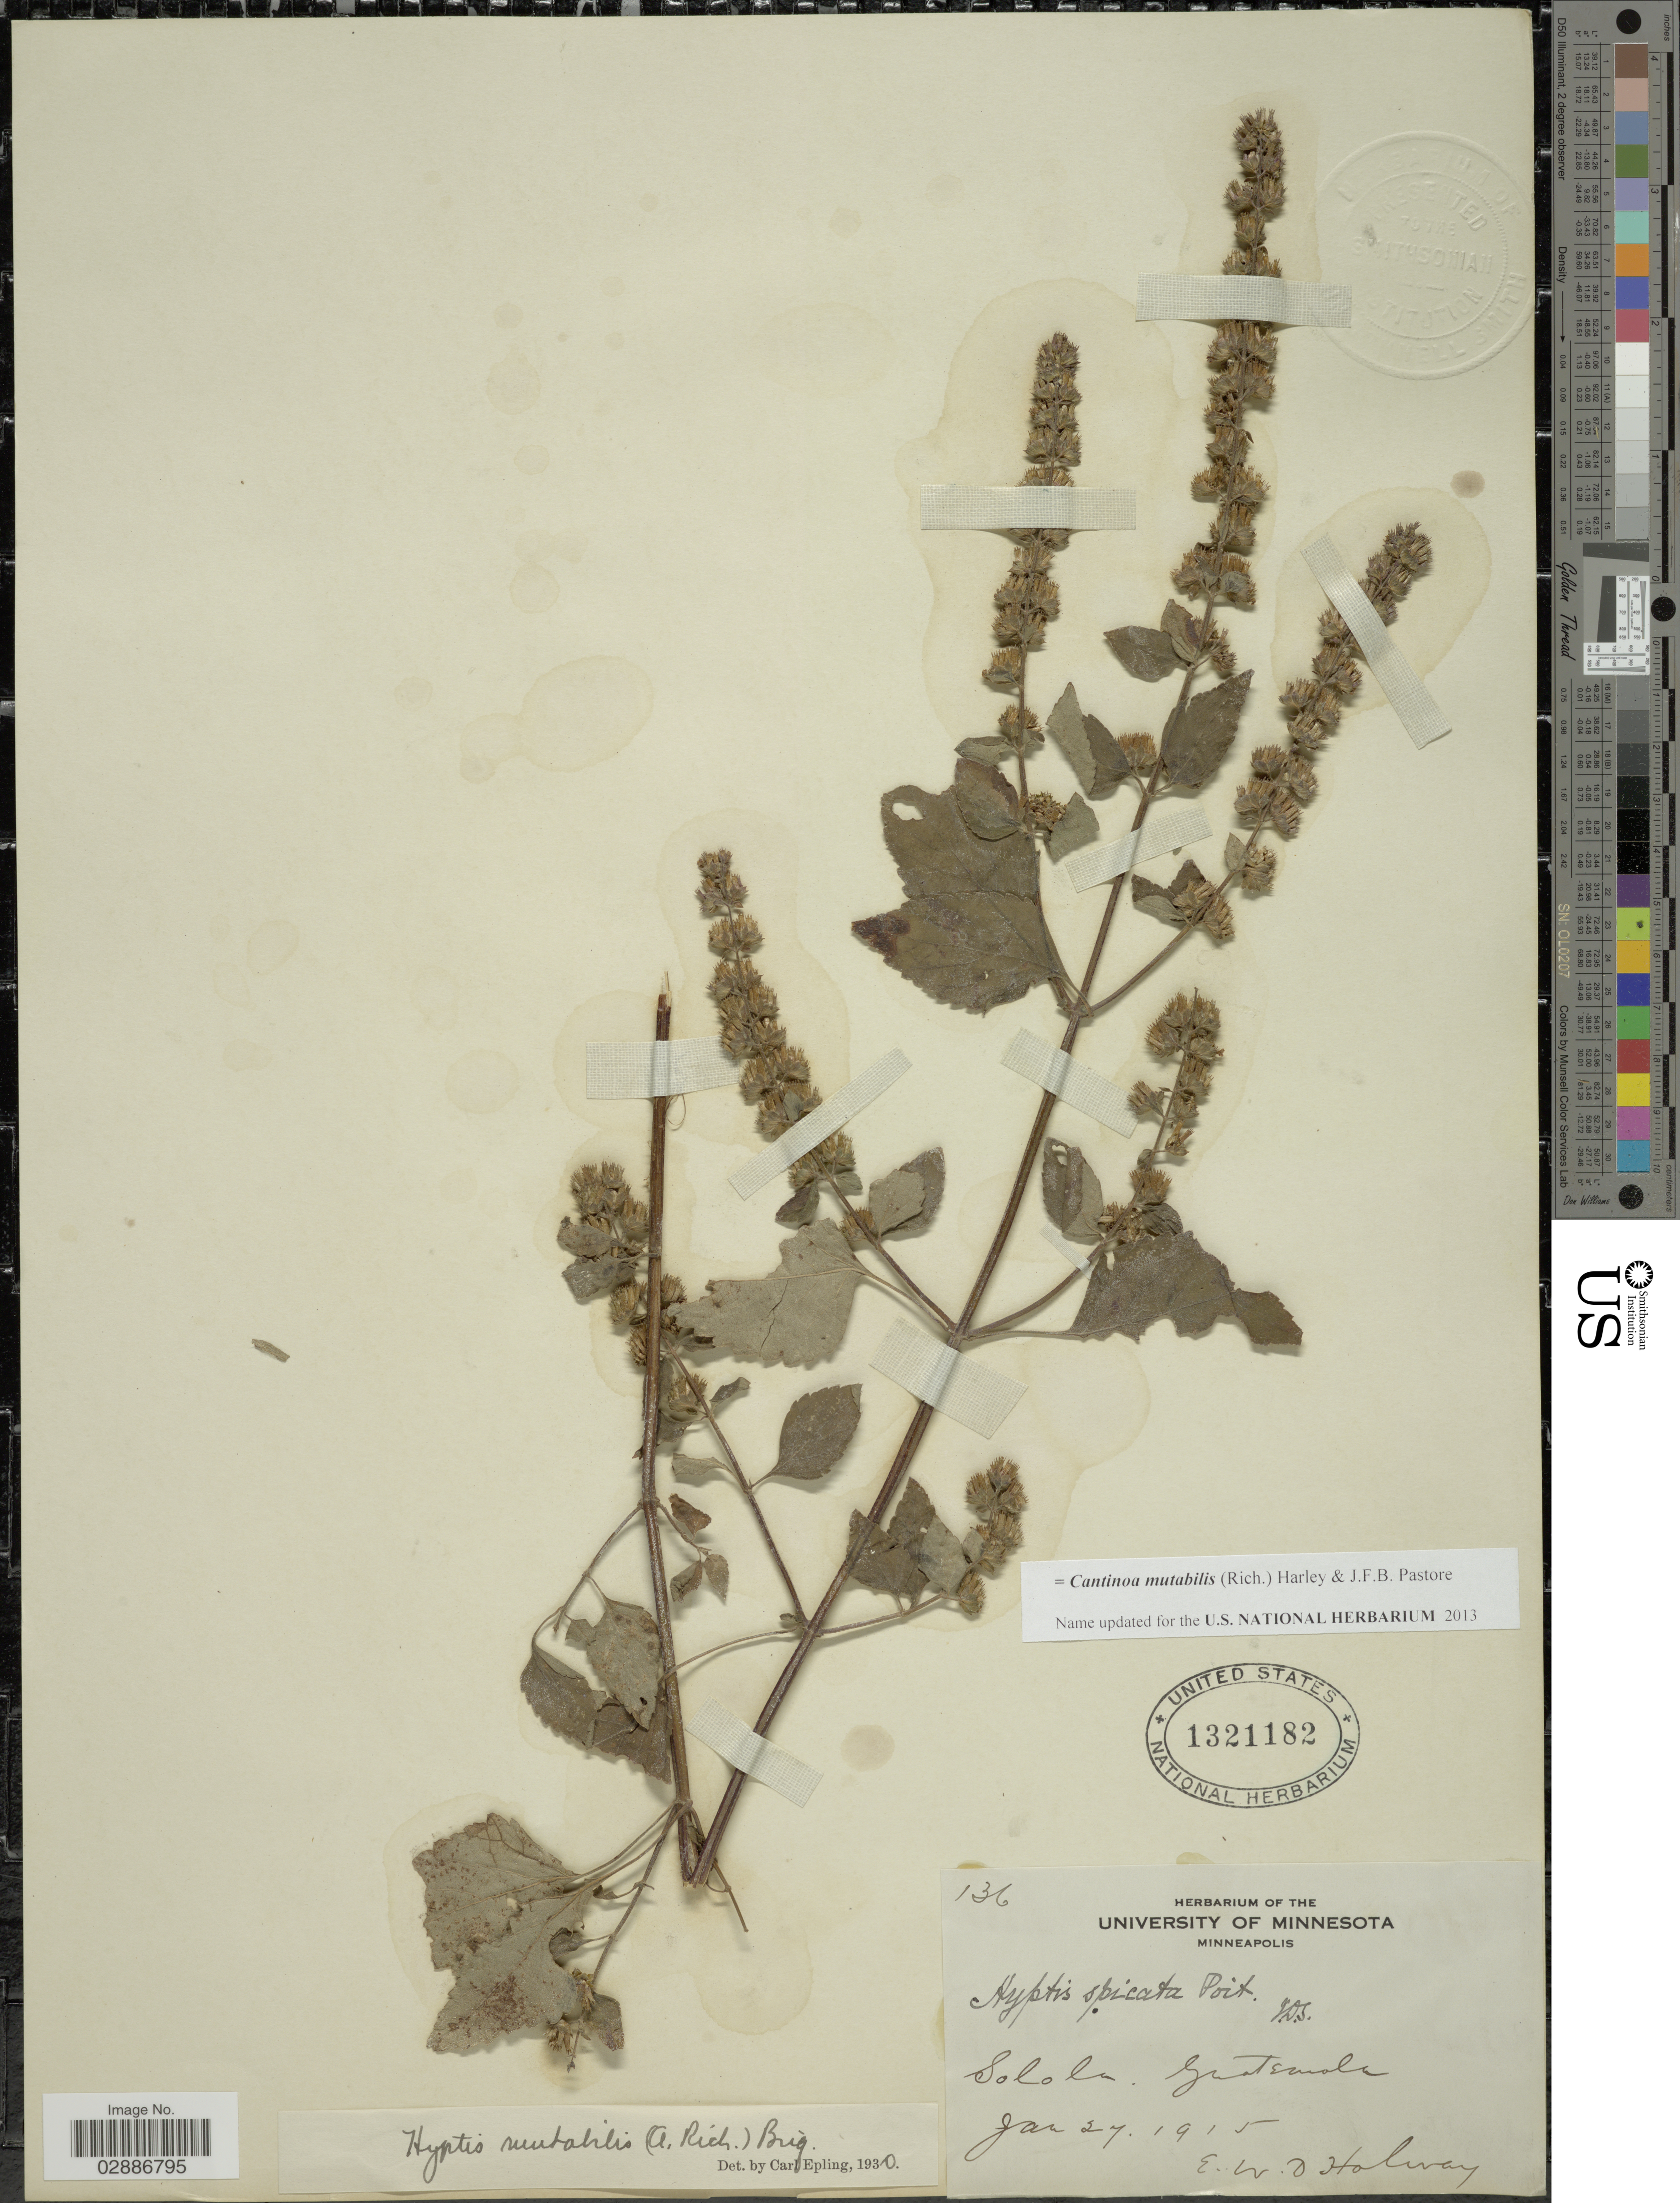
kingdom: Plantae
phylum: Tracheophyta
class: Magnoliopsida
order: Lamiales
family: Lamiaceae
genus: Cantinoa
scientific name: Cantinoa mutabilis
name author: (Rich.) Harley & J.F.B. Pastore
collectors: E. W. D. Holway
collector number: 136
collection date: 1915-01-27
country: Guatemala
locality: Solola.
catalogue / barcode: US 1321182